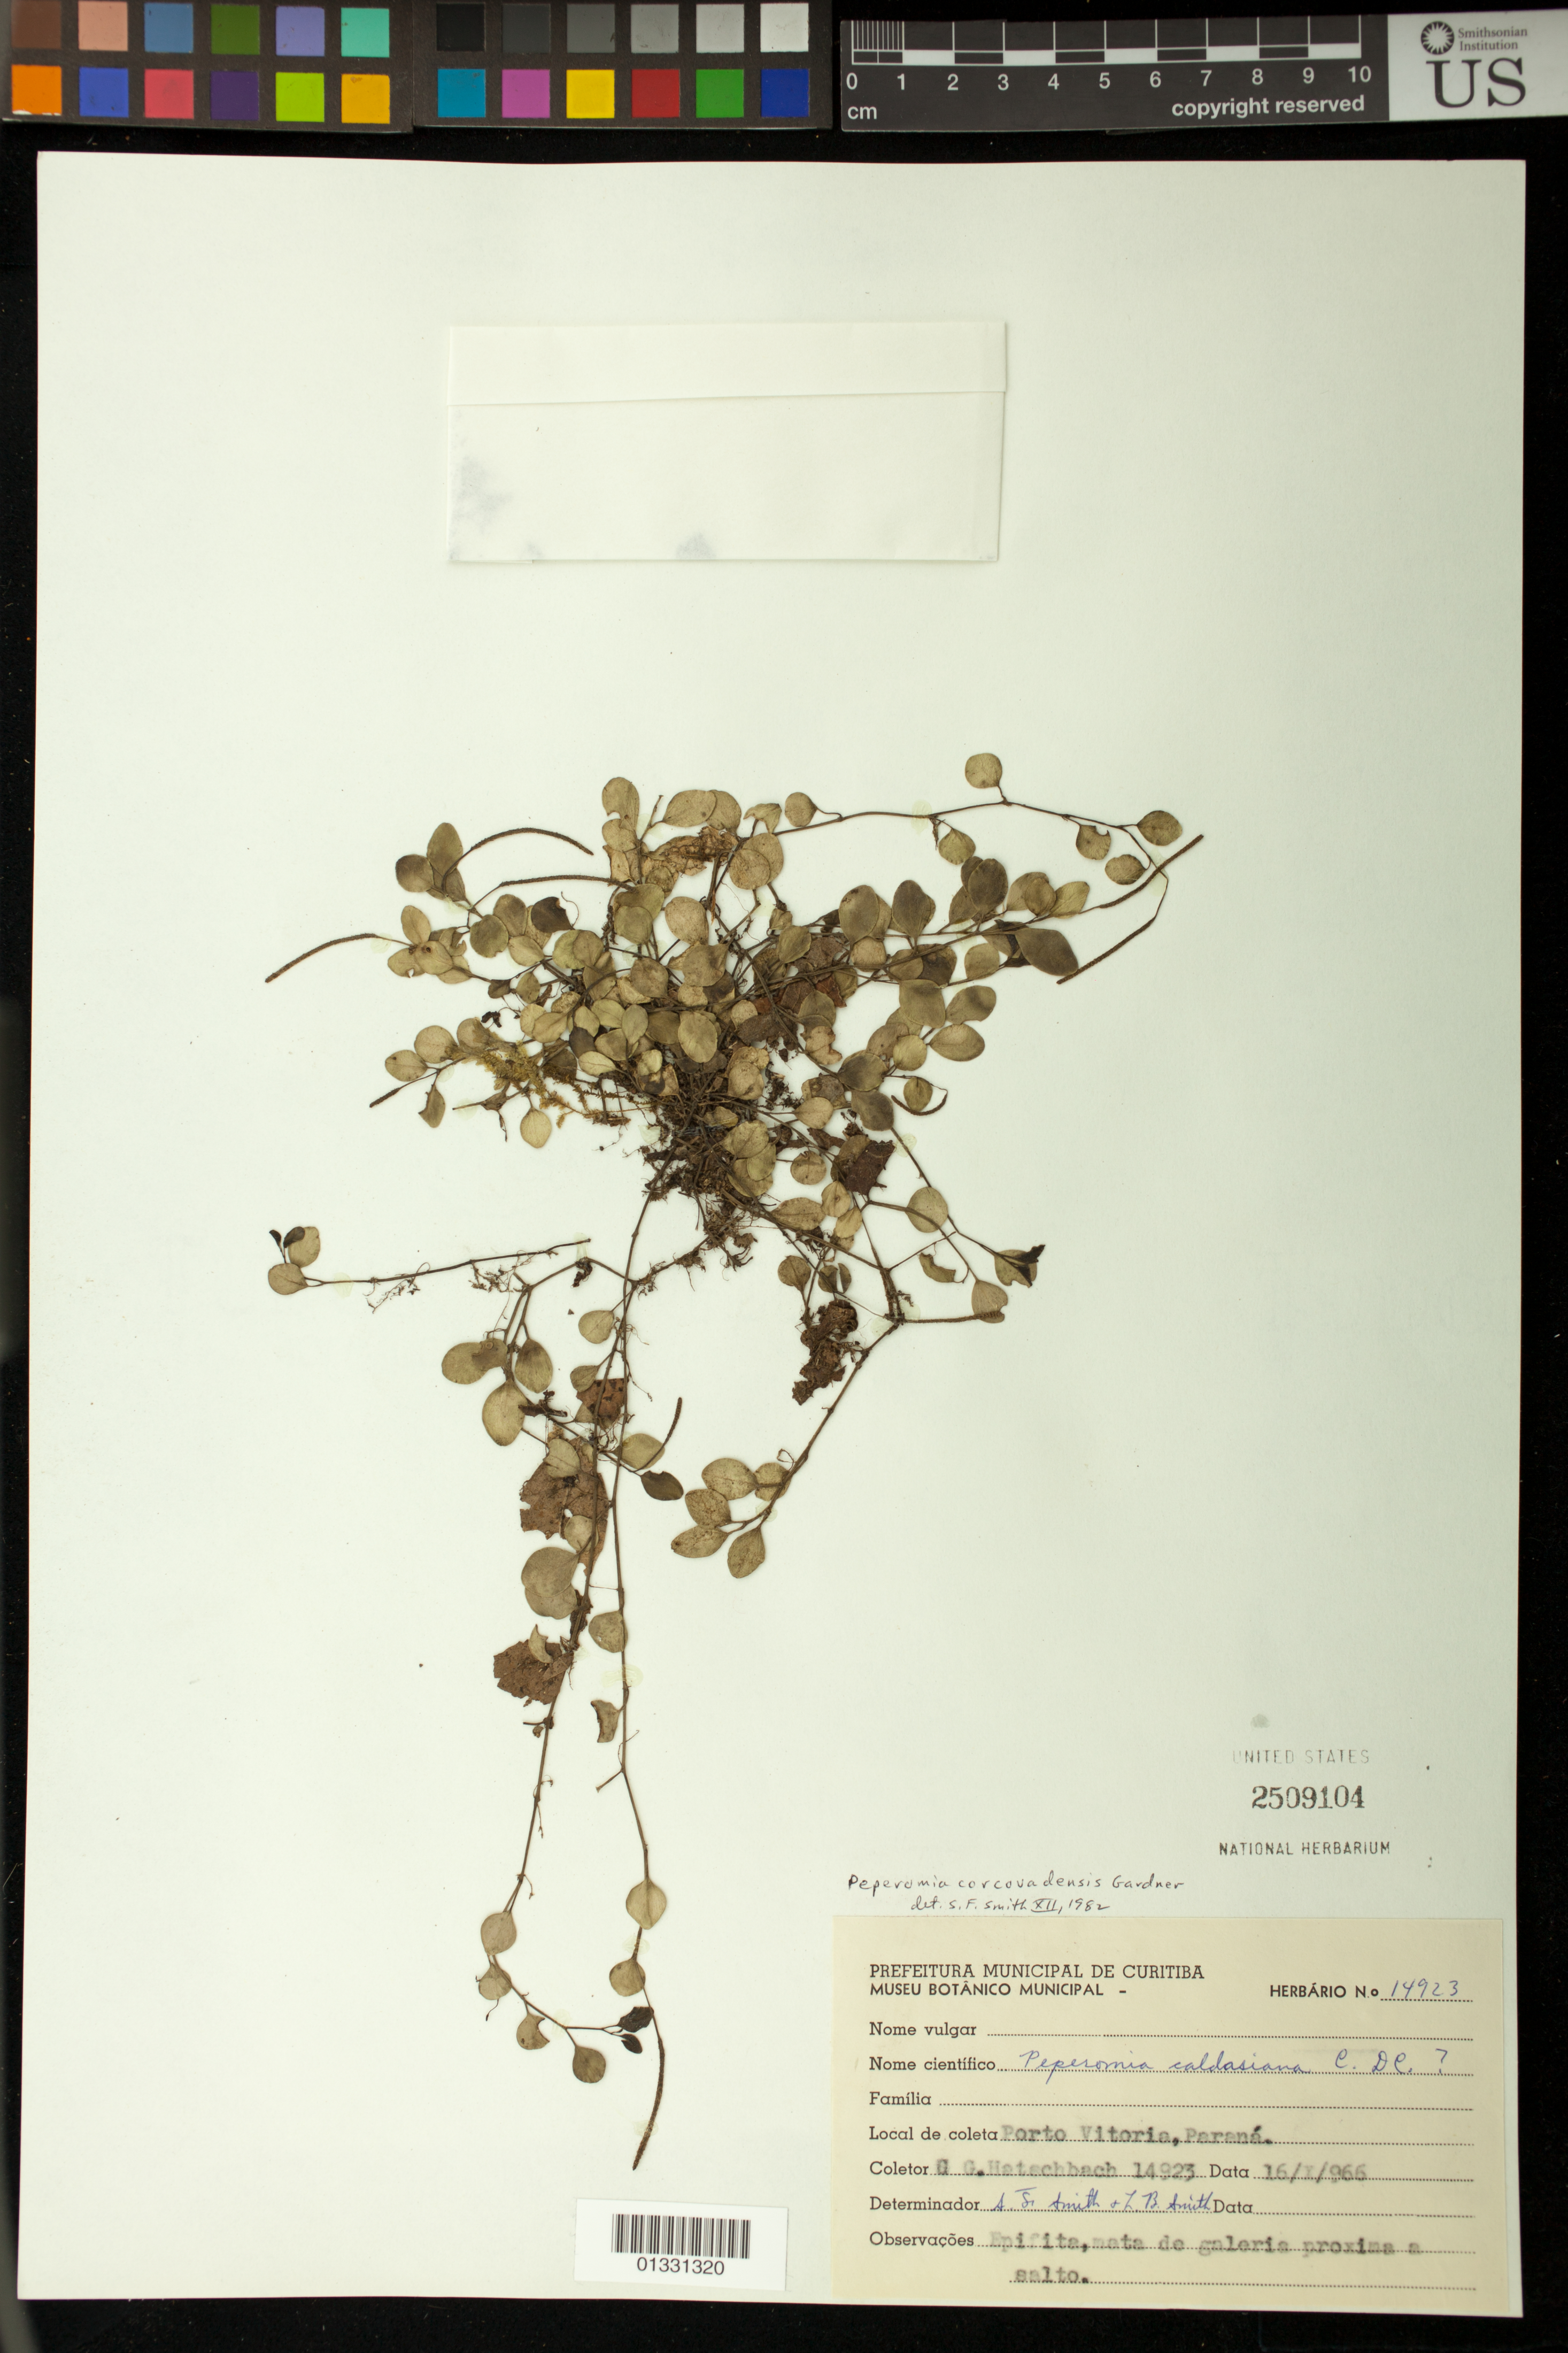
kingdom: Plantae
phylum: Tracheophyta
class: Magnoliopsida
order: Piperales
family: Piperaceae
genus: Peperomia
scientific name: Peperomia corcovadensis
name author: Gardner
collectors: G. Hatschbach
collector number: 14923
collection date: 1966-10-16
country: Brazil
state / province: Paraná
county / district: Pôrto Vitória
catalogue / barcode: US 2509104